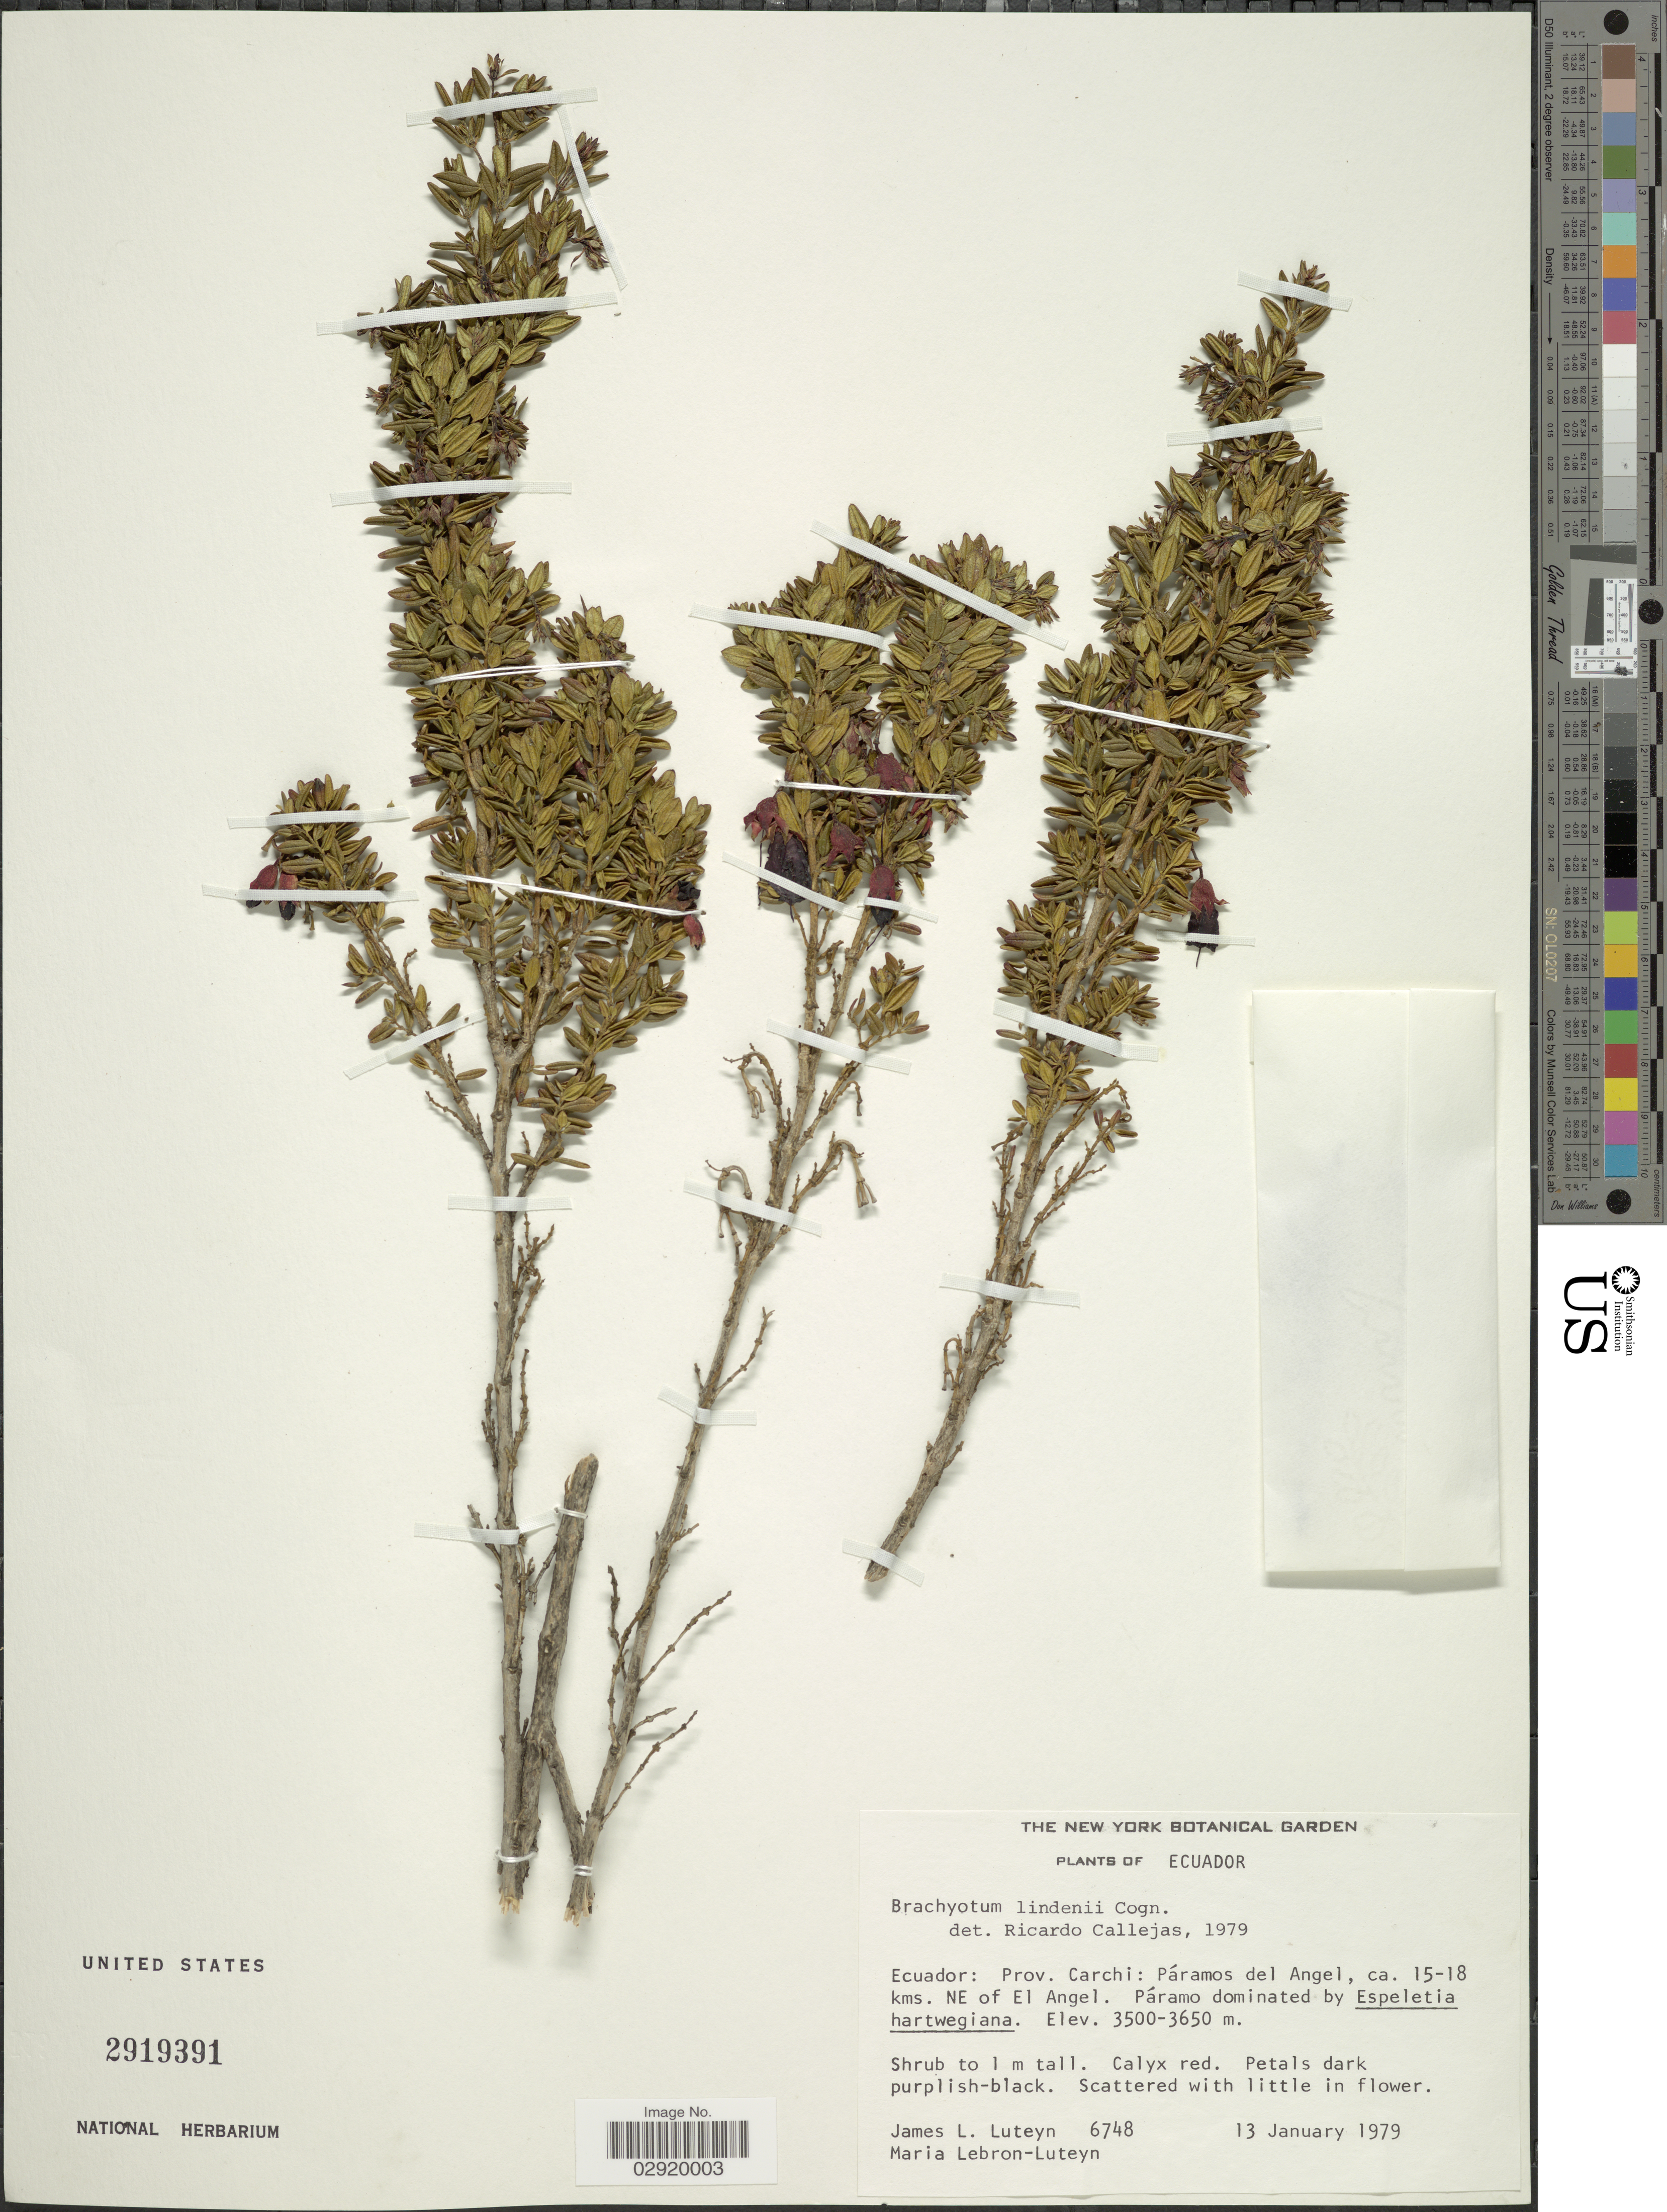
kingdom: Plantae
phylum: Tracheophyta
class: Magnoliopsida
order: Myrtales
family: Melastomataceae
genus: Brachyotum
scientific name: Brachyotum lindenii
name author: Cogn.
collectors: J. Luteyn & M. L. Lebrón-Luteyn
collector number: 6748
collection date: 1979-01-13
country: Ecuador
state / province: Carchi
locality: Páramos del Angel, ca. 15-18 kms. NE of El Angel. Páramo.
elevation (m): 3500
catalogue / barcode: US 2919391